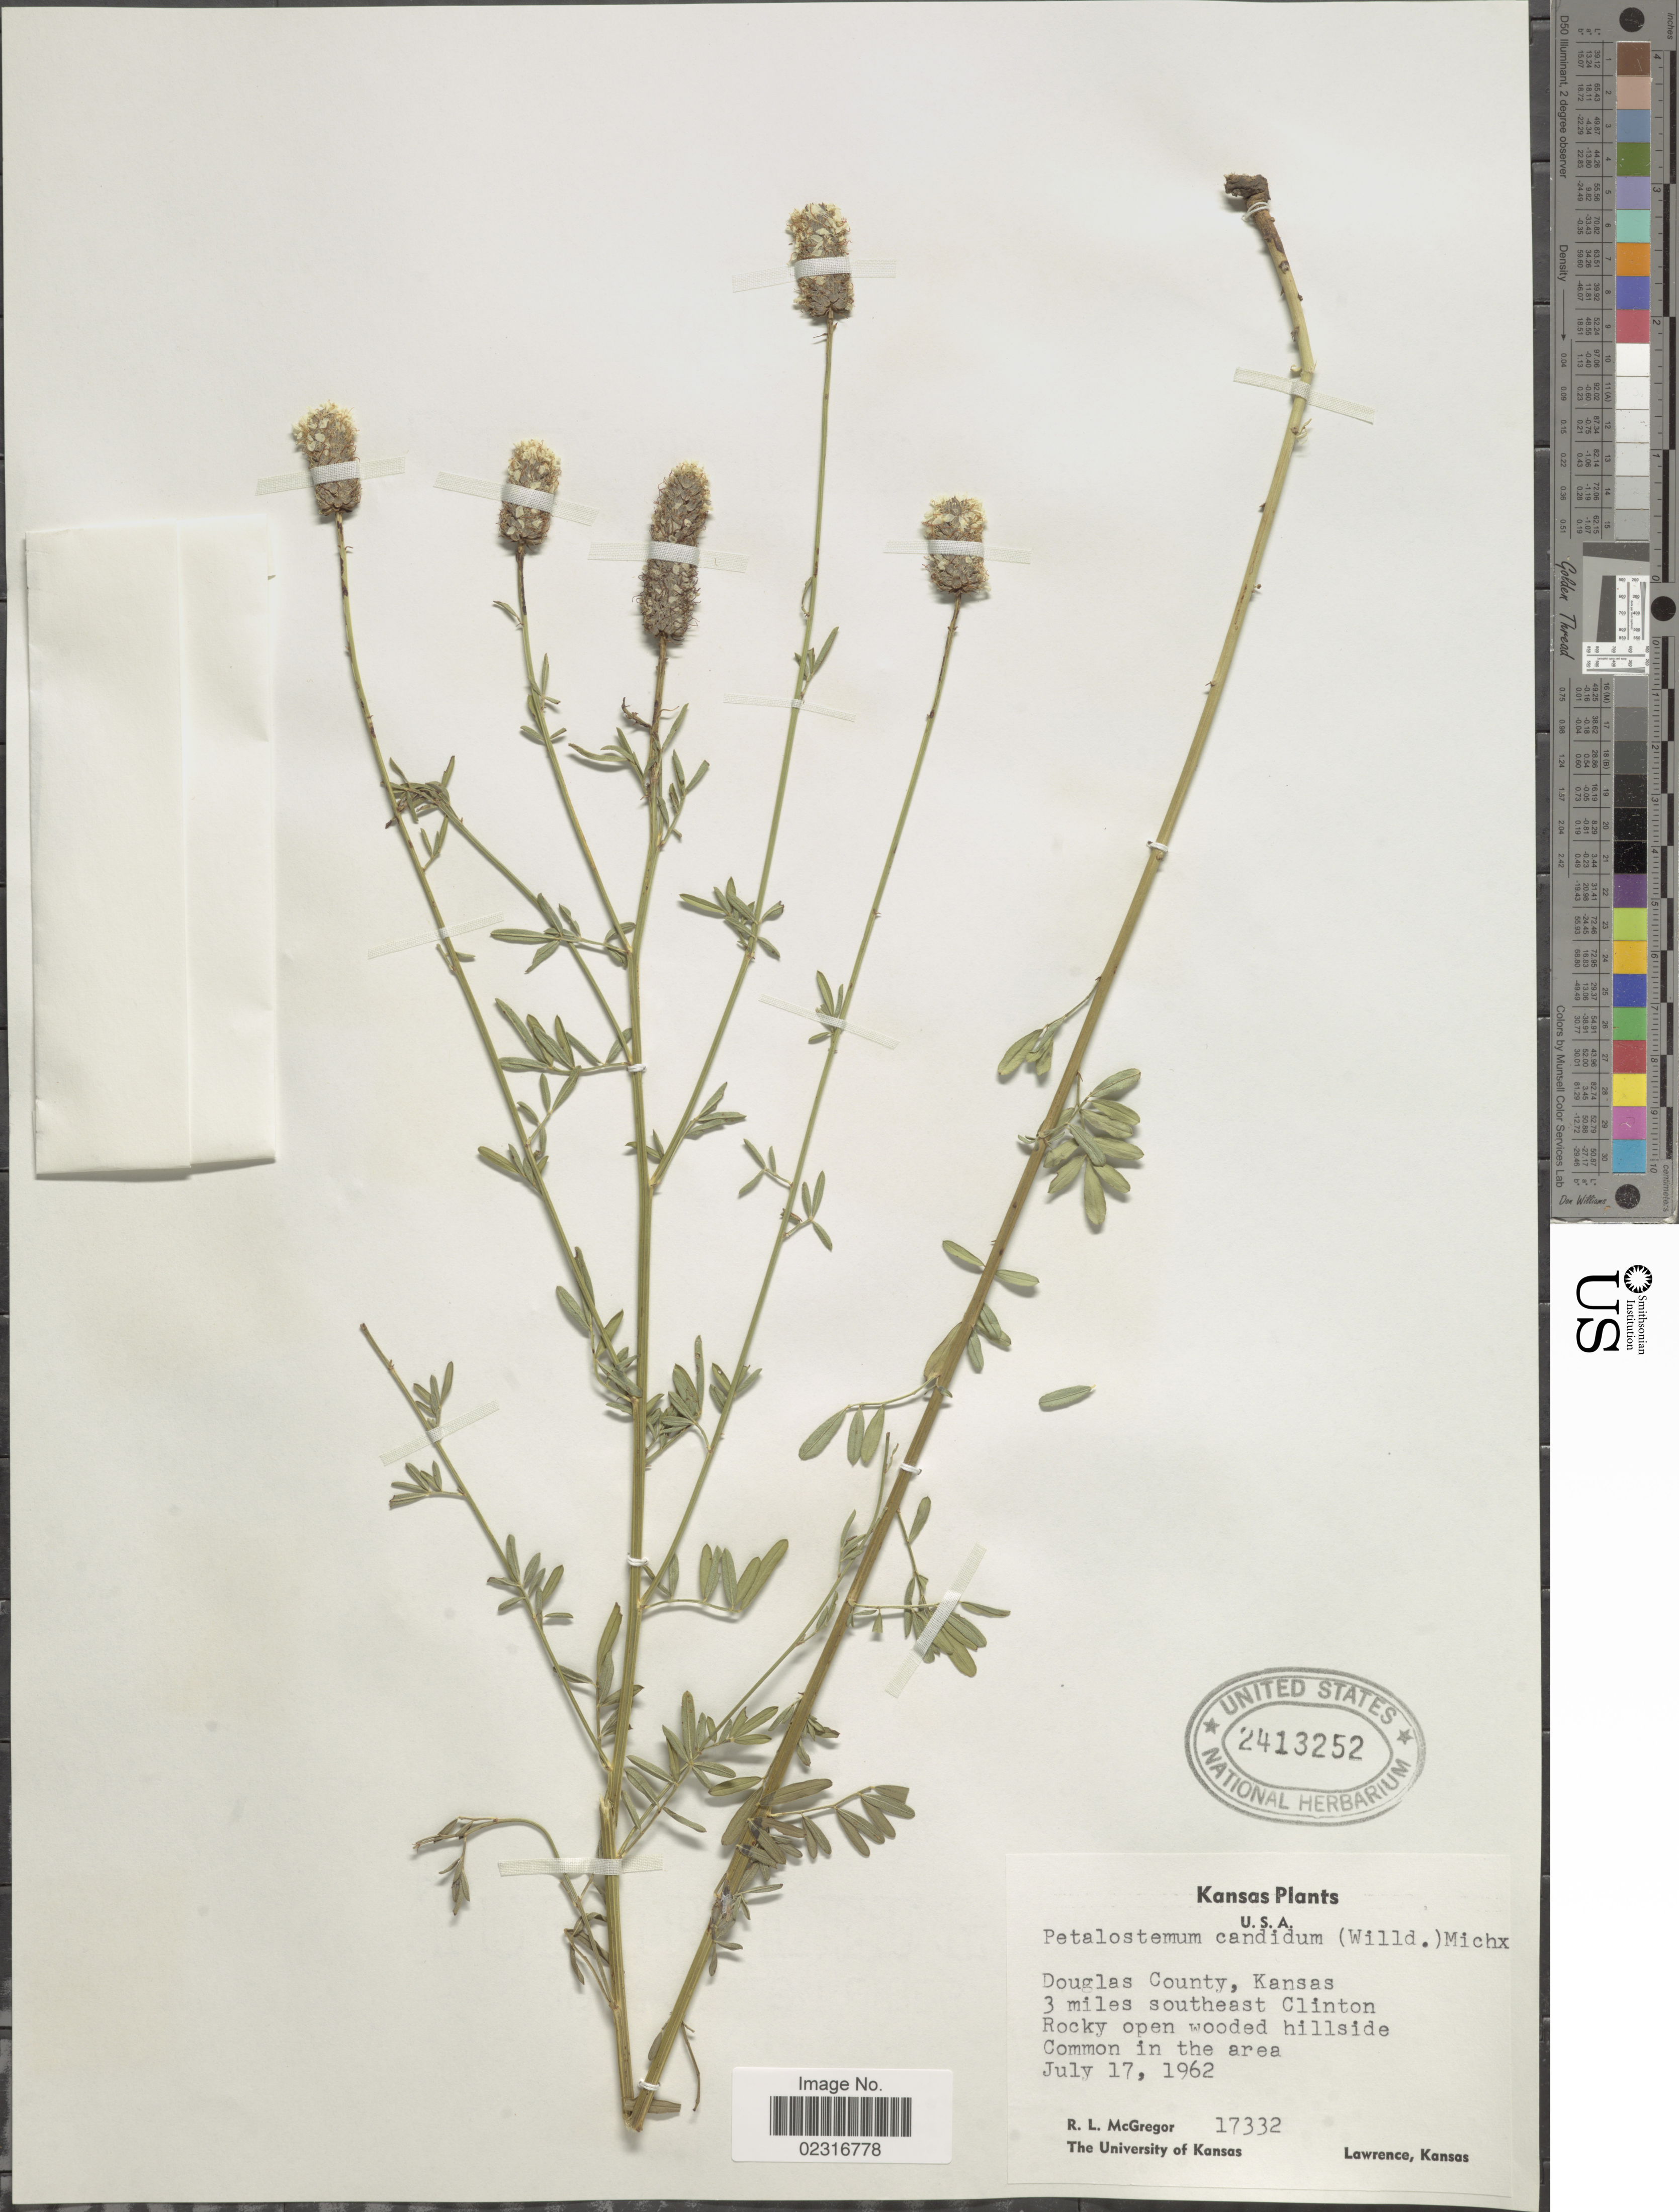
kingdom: Plantae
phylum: Tracheophyta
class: Magnoliopsida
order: Fabales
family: Fabaceae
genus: Dalea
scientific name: Dalea candida var. candida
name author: Michx. ex Willd.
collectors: R. McGregor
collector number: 17332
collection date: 1962-07-17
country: United States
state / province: Kansas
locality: U.S.A. Douglas County, Kansas. 3 miles southeast Clinton.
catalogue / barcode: US 2413252